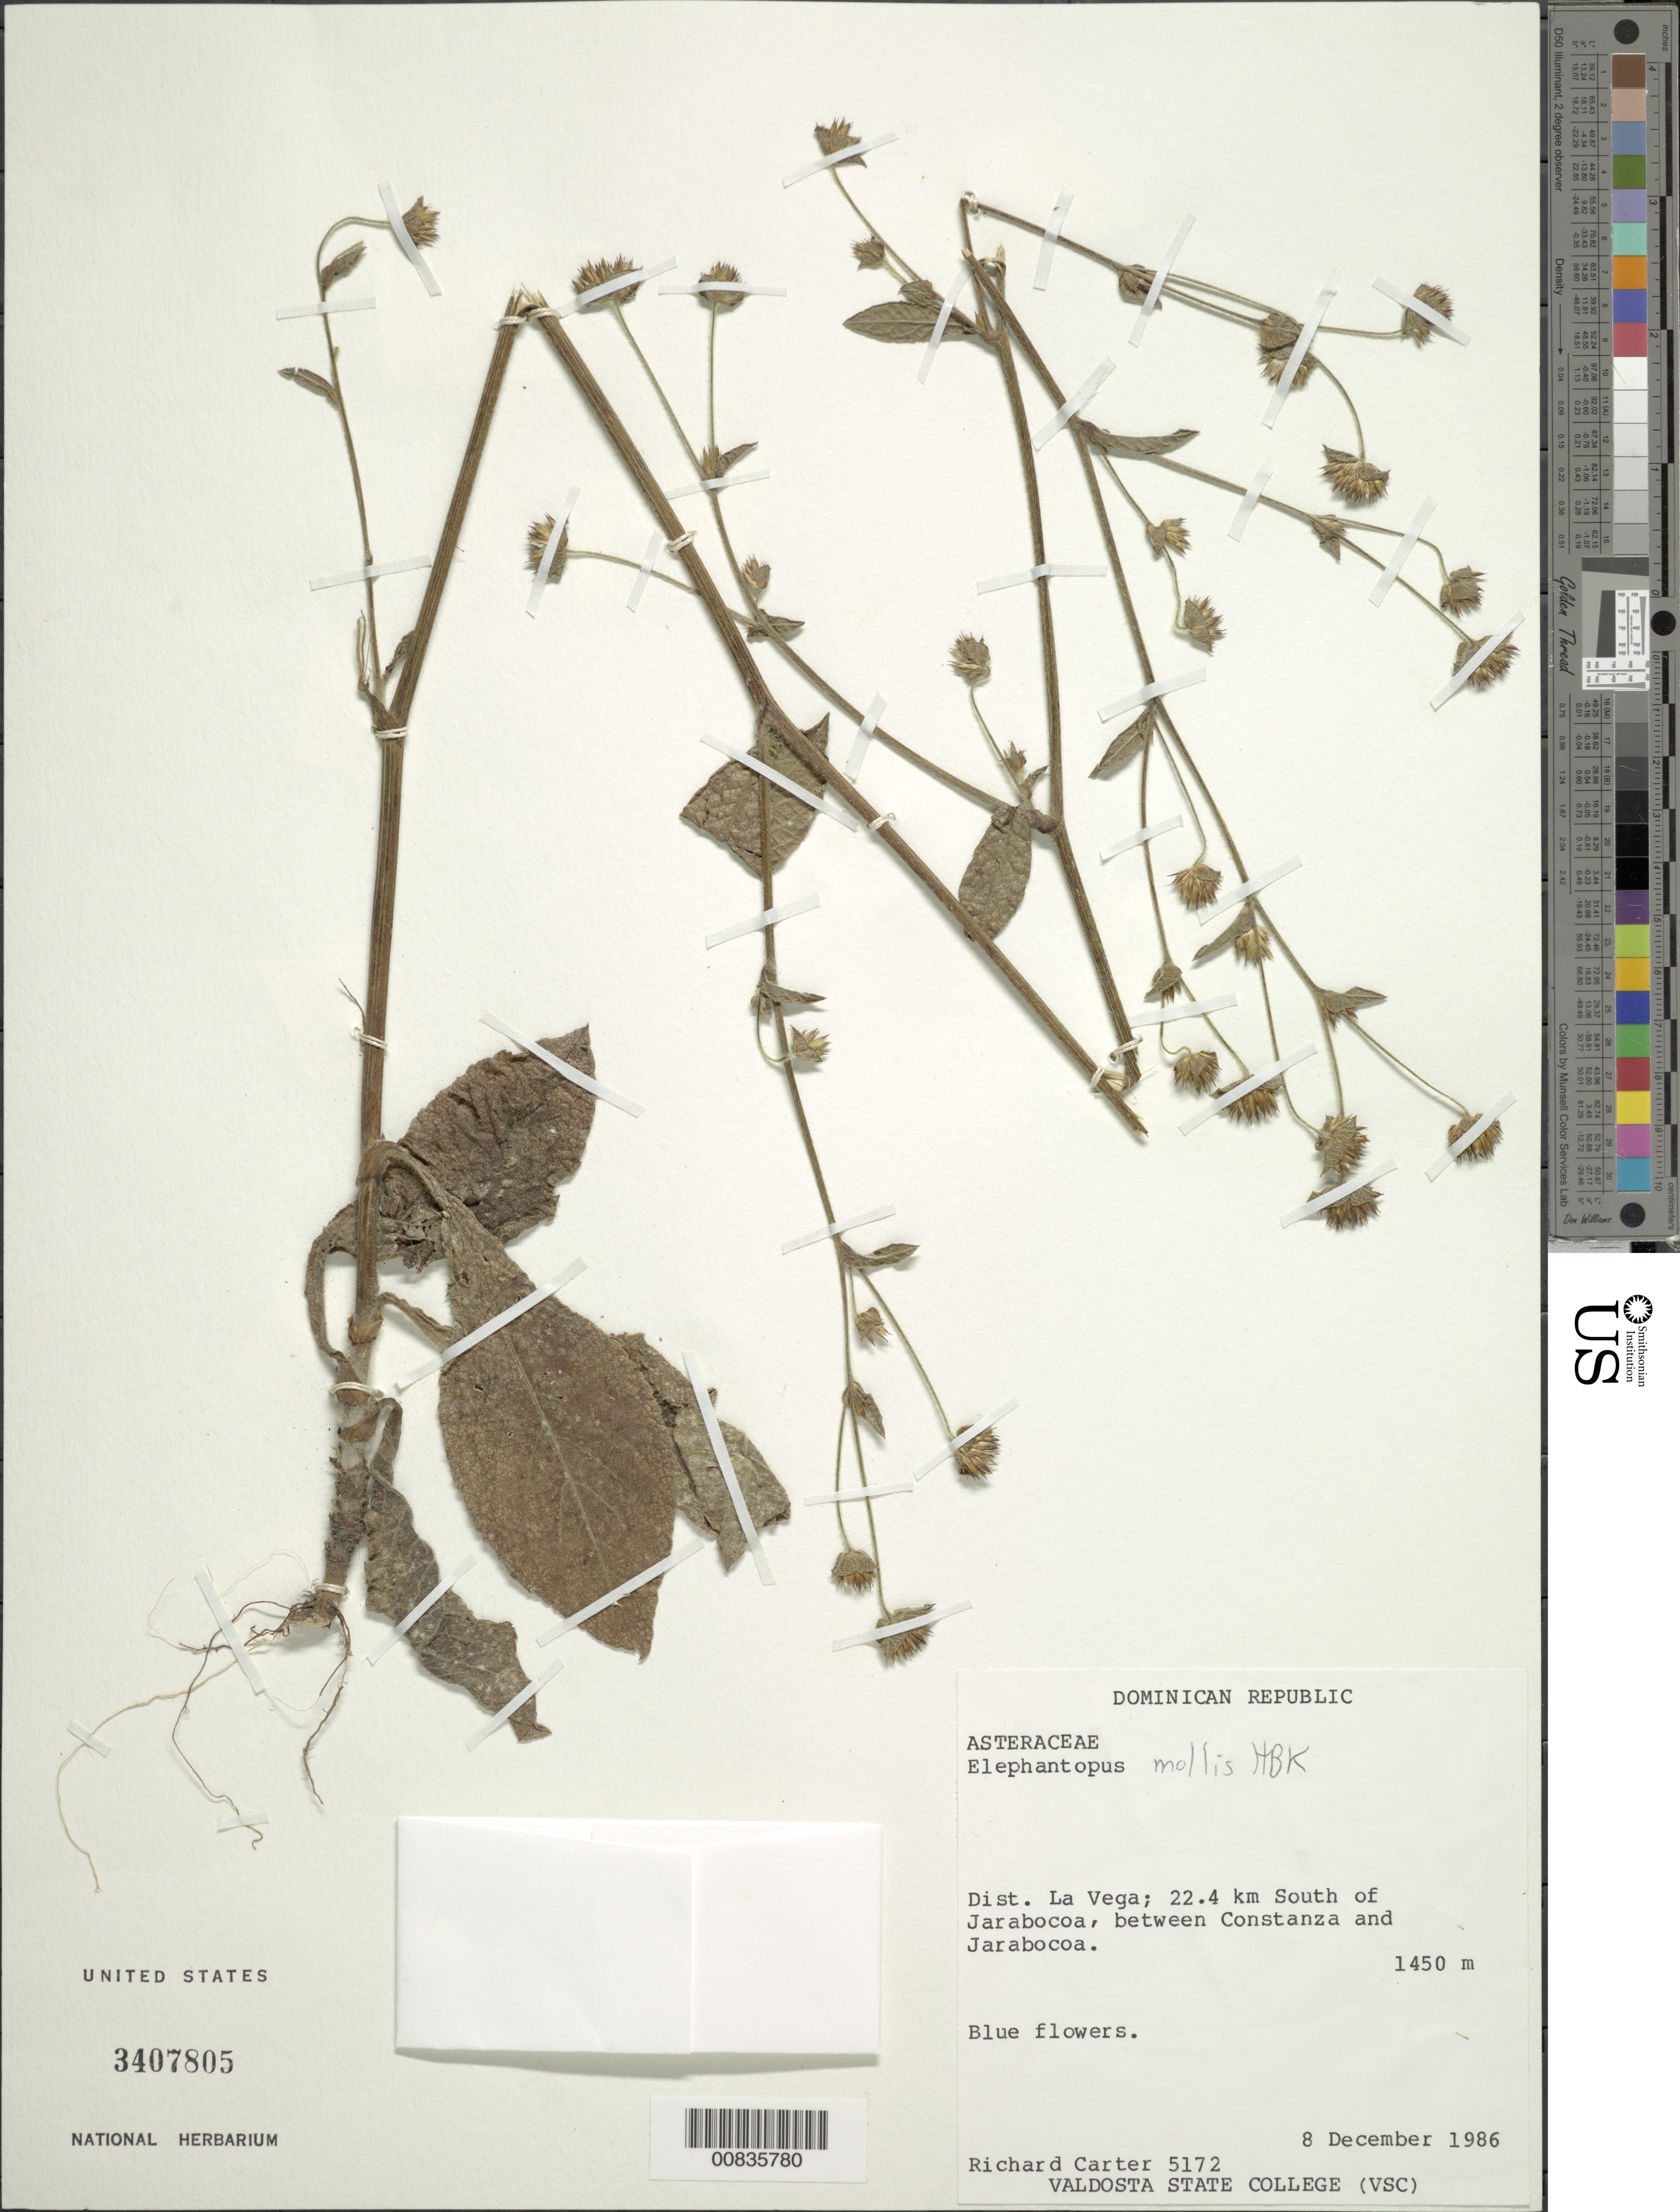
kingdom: Plantae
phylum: Tracheophyta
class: Magnoliopsida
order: Asterales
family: Asteraceae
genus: Elephantopus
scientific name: Elephantopus mollis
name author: Kunth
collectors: R. Carter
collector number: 5172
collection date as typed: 08 Dec 1986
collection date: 1986-12-08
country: Dominican Republic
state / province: La Vega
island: Hispaniola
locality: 22.4 km S of Jarabocoa, between Constanza and Jarabocoa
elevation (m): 1450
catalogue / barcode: US 3407805